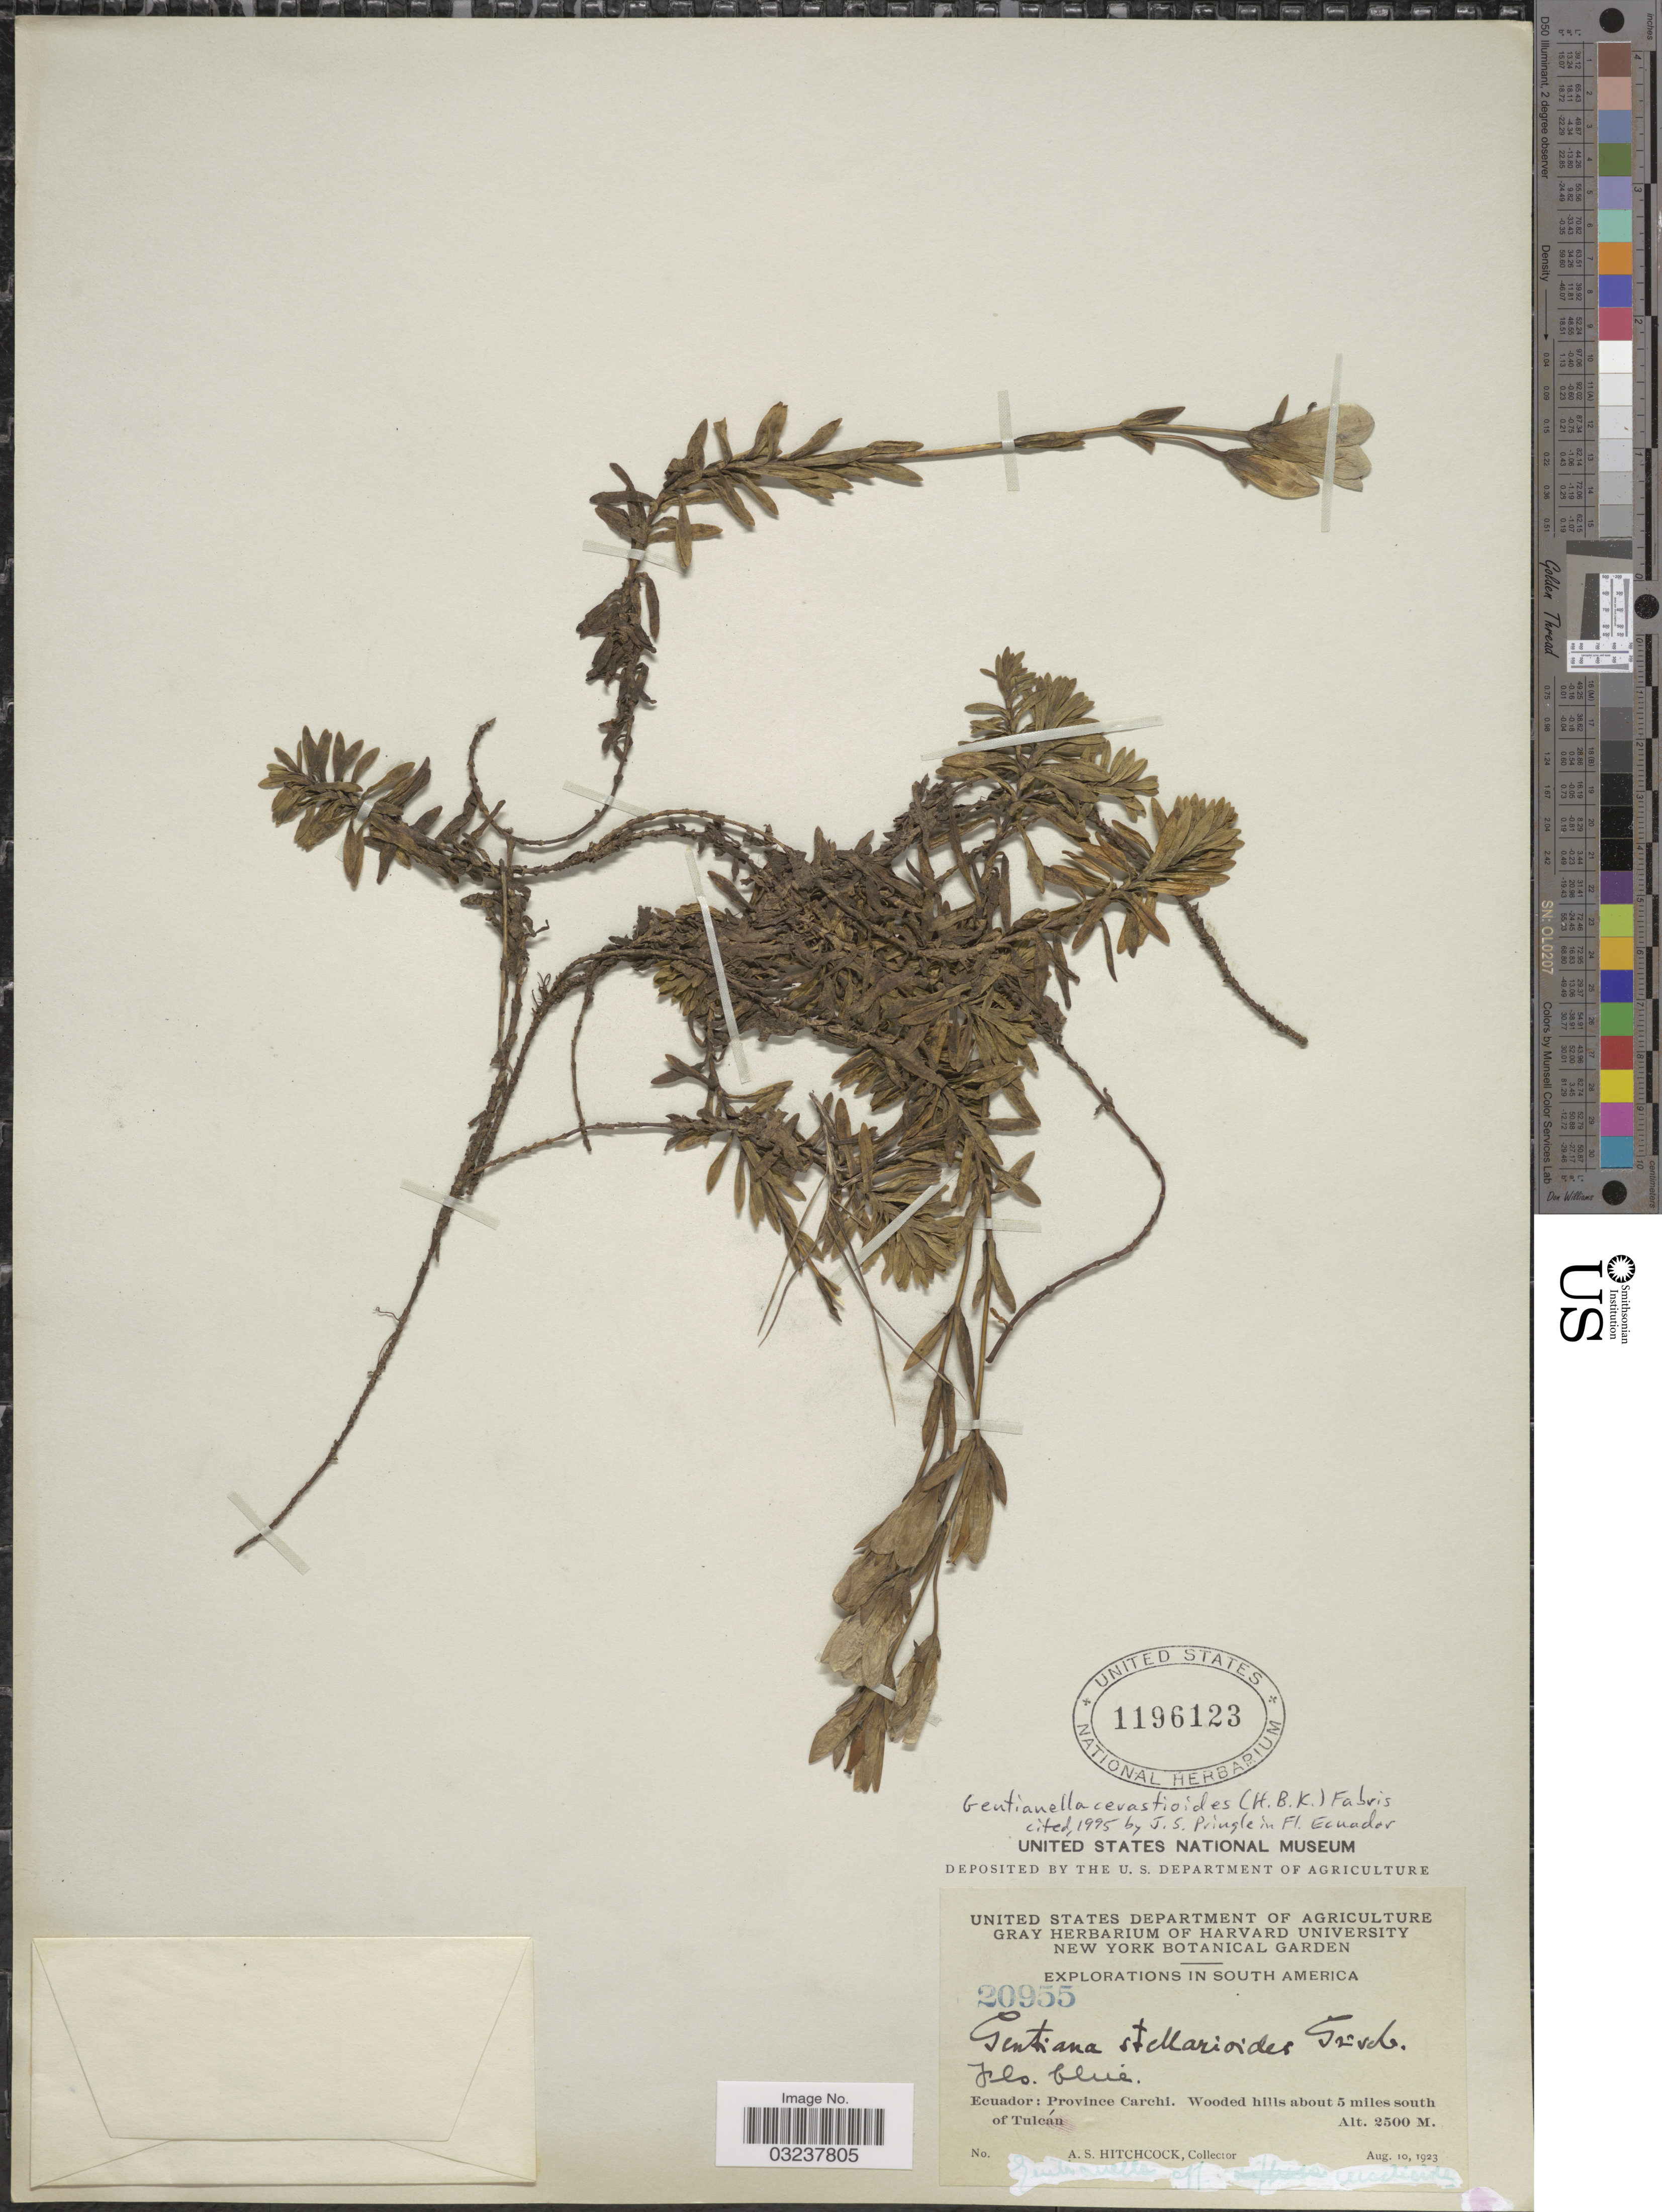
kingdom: Plantae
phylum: Tracheophyta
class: Magnoliopsida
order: Gentianales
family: Gentianaceae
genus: Gentianella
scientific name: Gentianella cerastioides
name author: (Kunth) Fabris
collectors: A. S. Hitchcock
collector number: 20955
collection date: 1923-08-10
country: Ecuador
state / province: Carchi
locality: Wooded hills about 5 miles south of Tulcán.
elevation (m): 2500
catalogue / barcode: US 1196123